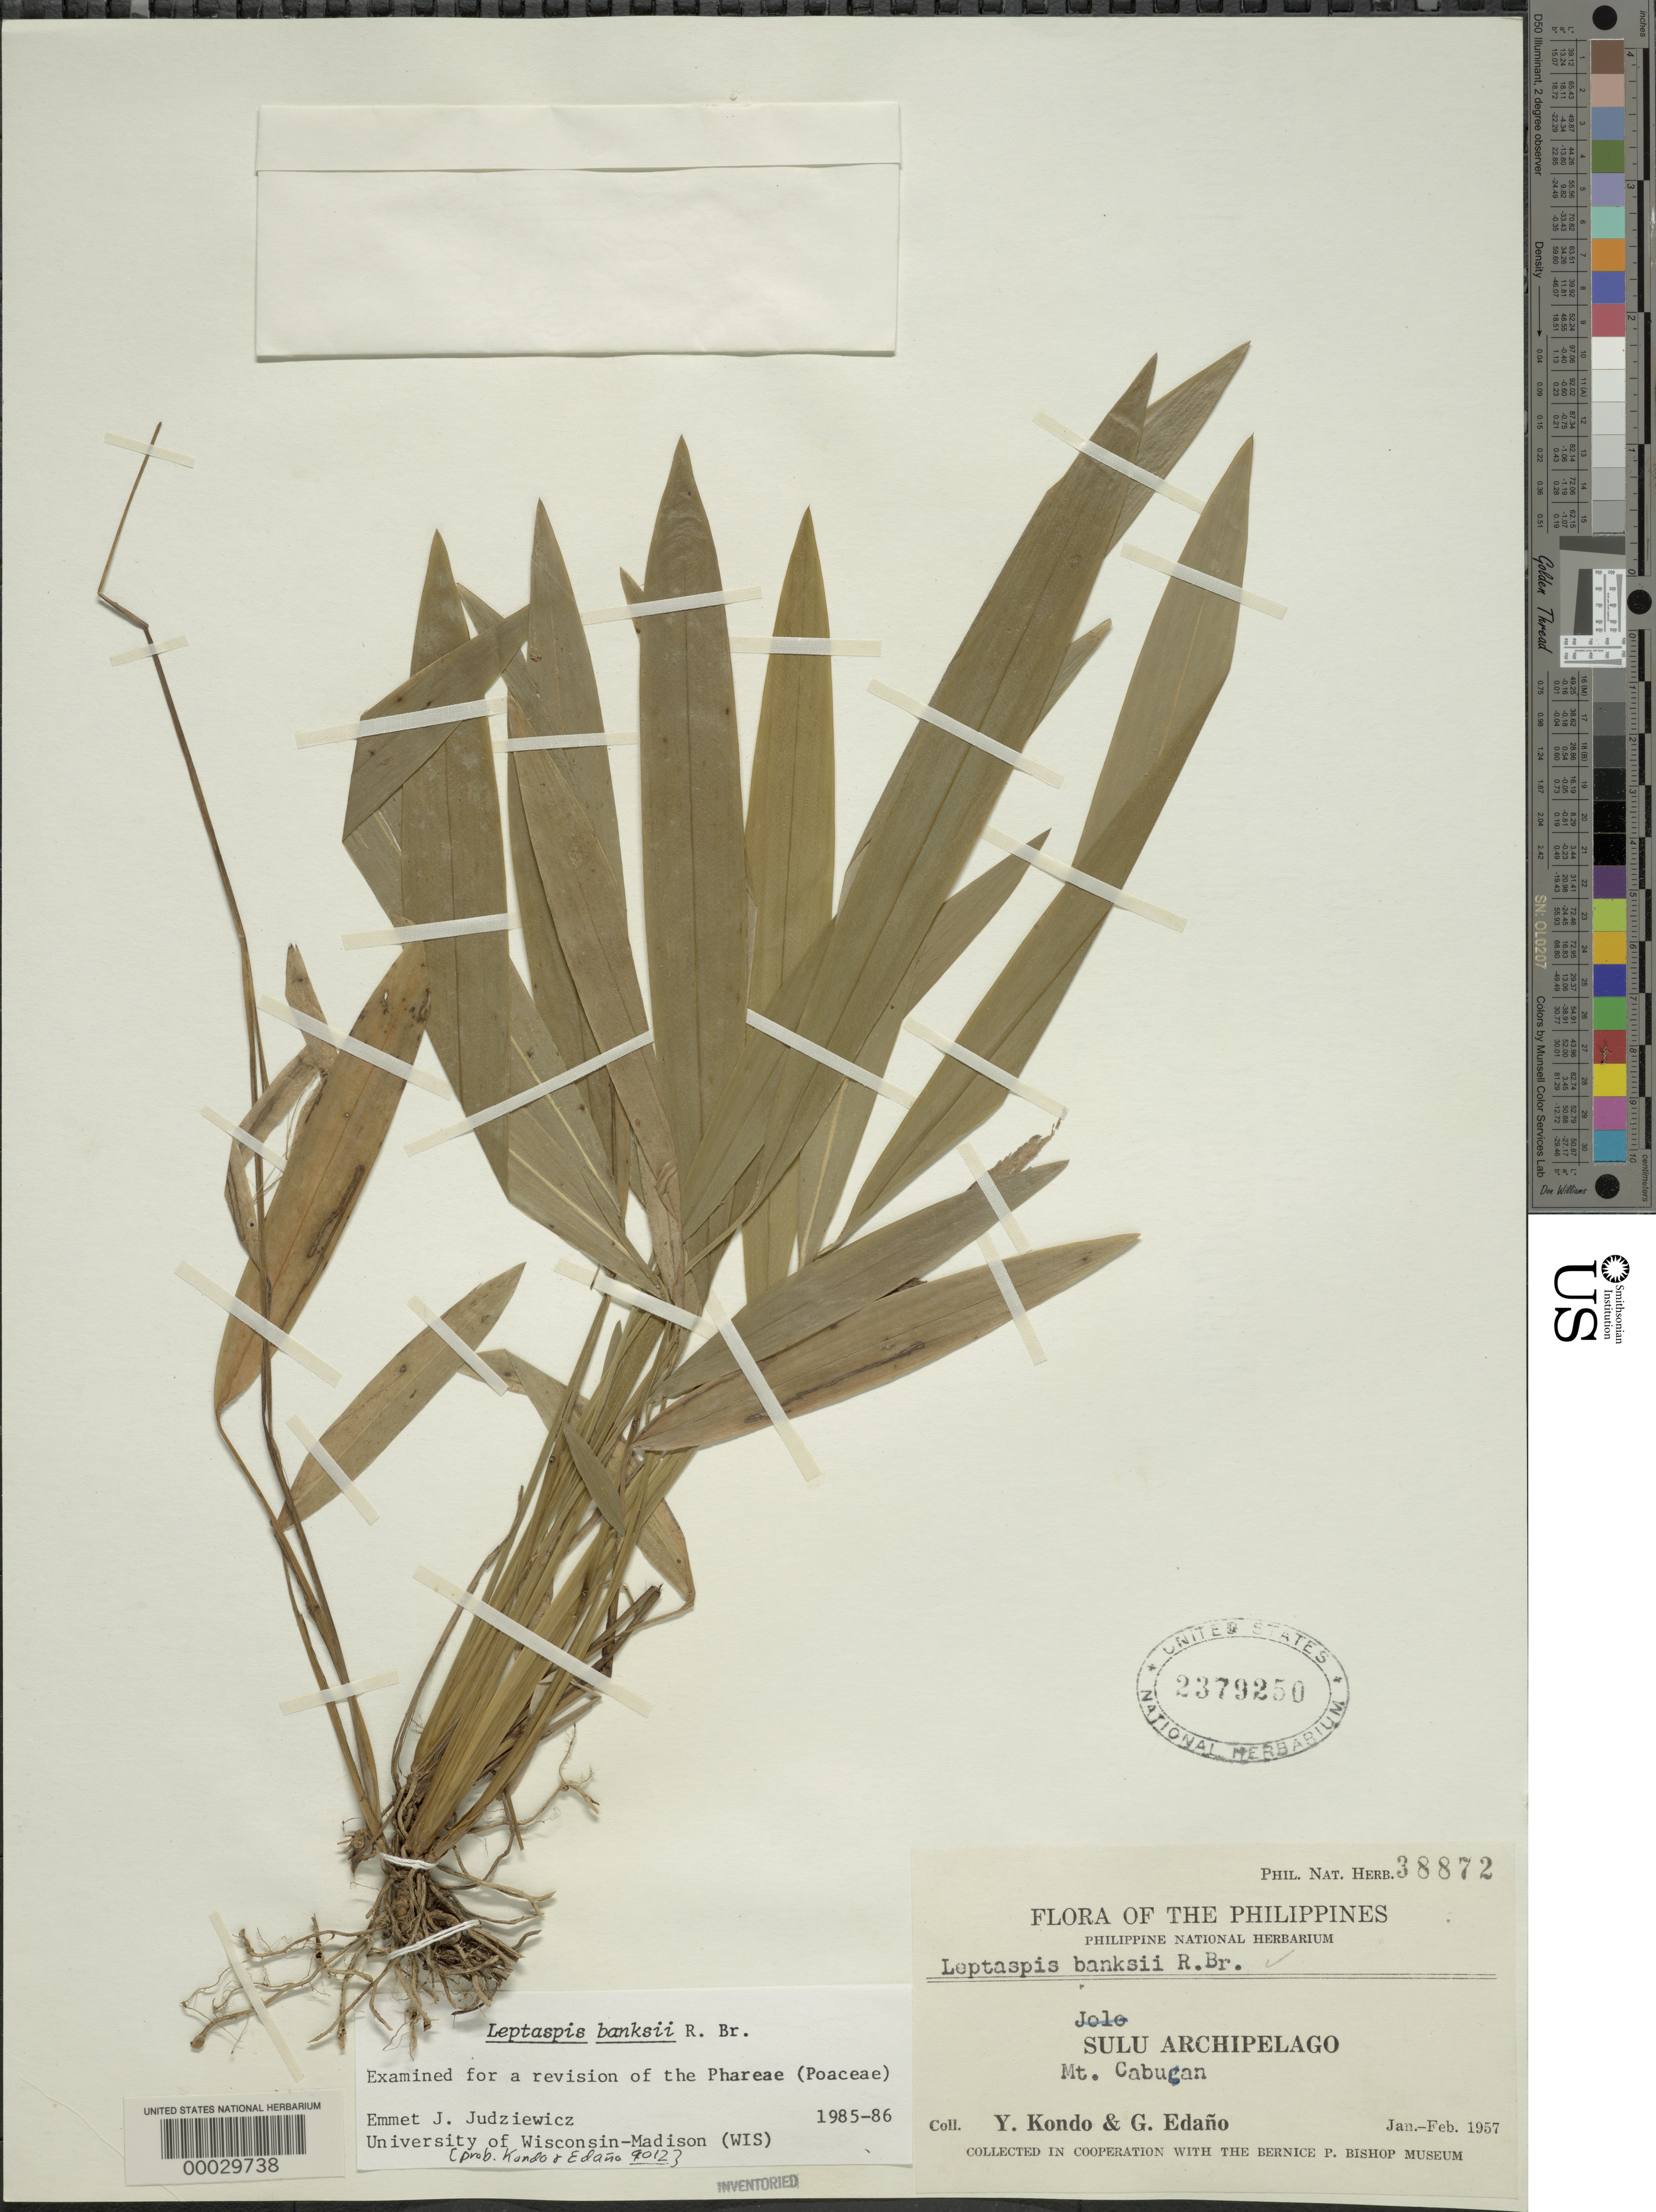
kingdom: Plantae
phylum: Tracheophyta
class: Liliopsida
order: Poales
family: Poaceae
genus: Leptaspis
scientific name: Leptaspis banksii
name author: R. Br.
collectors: Y. Kondo & G. E. Edaño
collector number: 38872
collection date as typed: Jan 1957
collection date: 1957-01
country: Philippines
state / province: Muslim Mindanao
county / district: Sulu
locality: Mt. cabugan [Sulu Archipelago]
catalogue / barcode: US 2379250